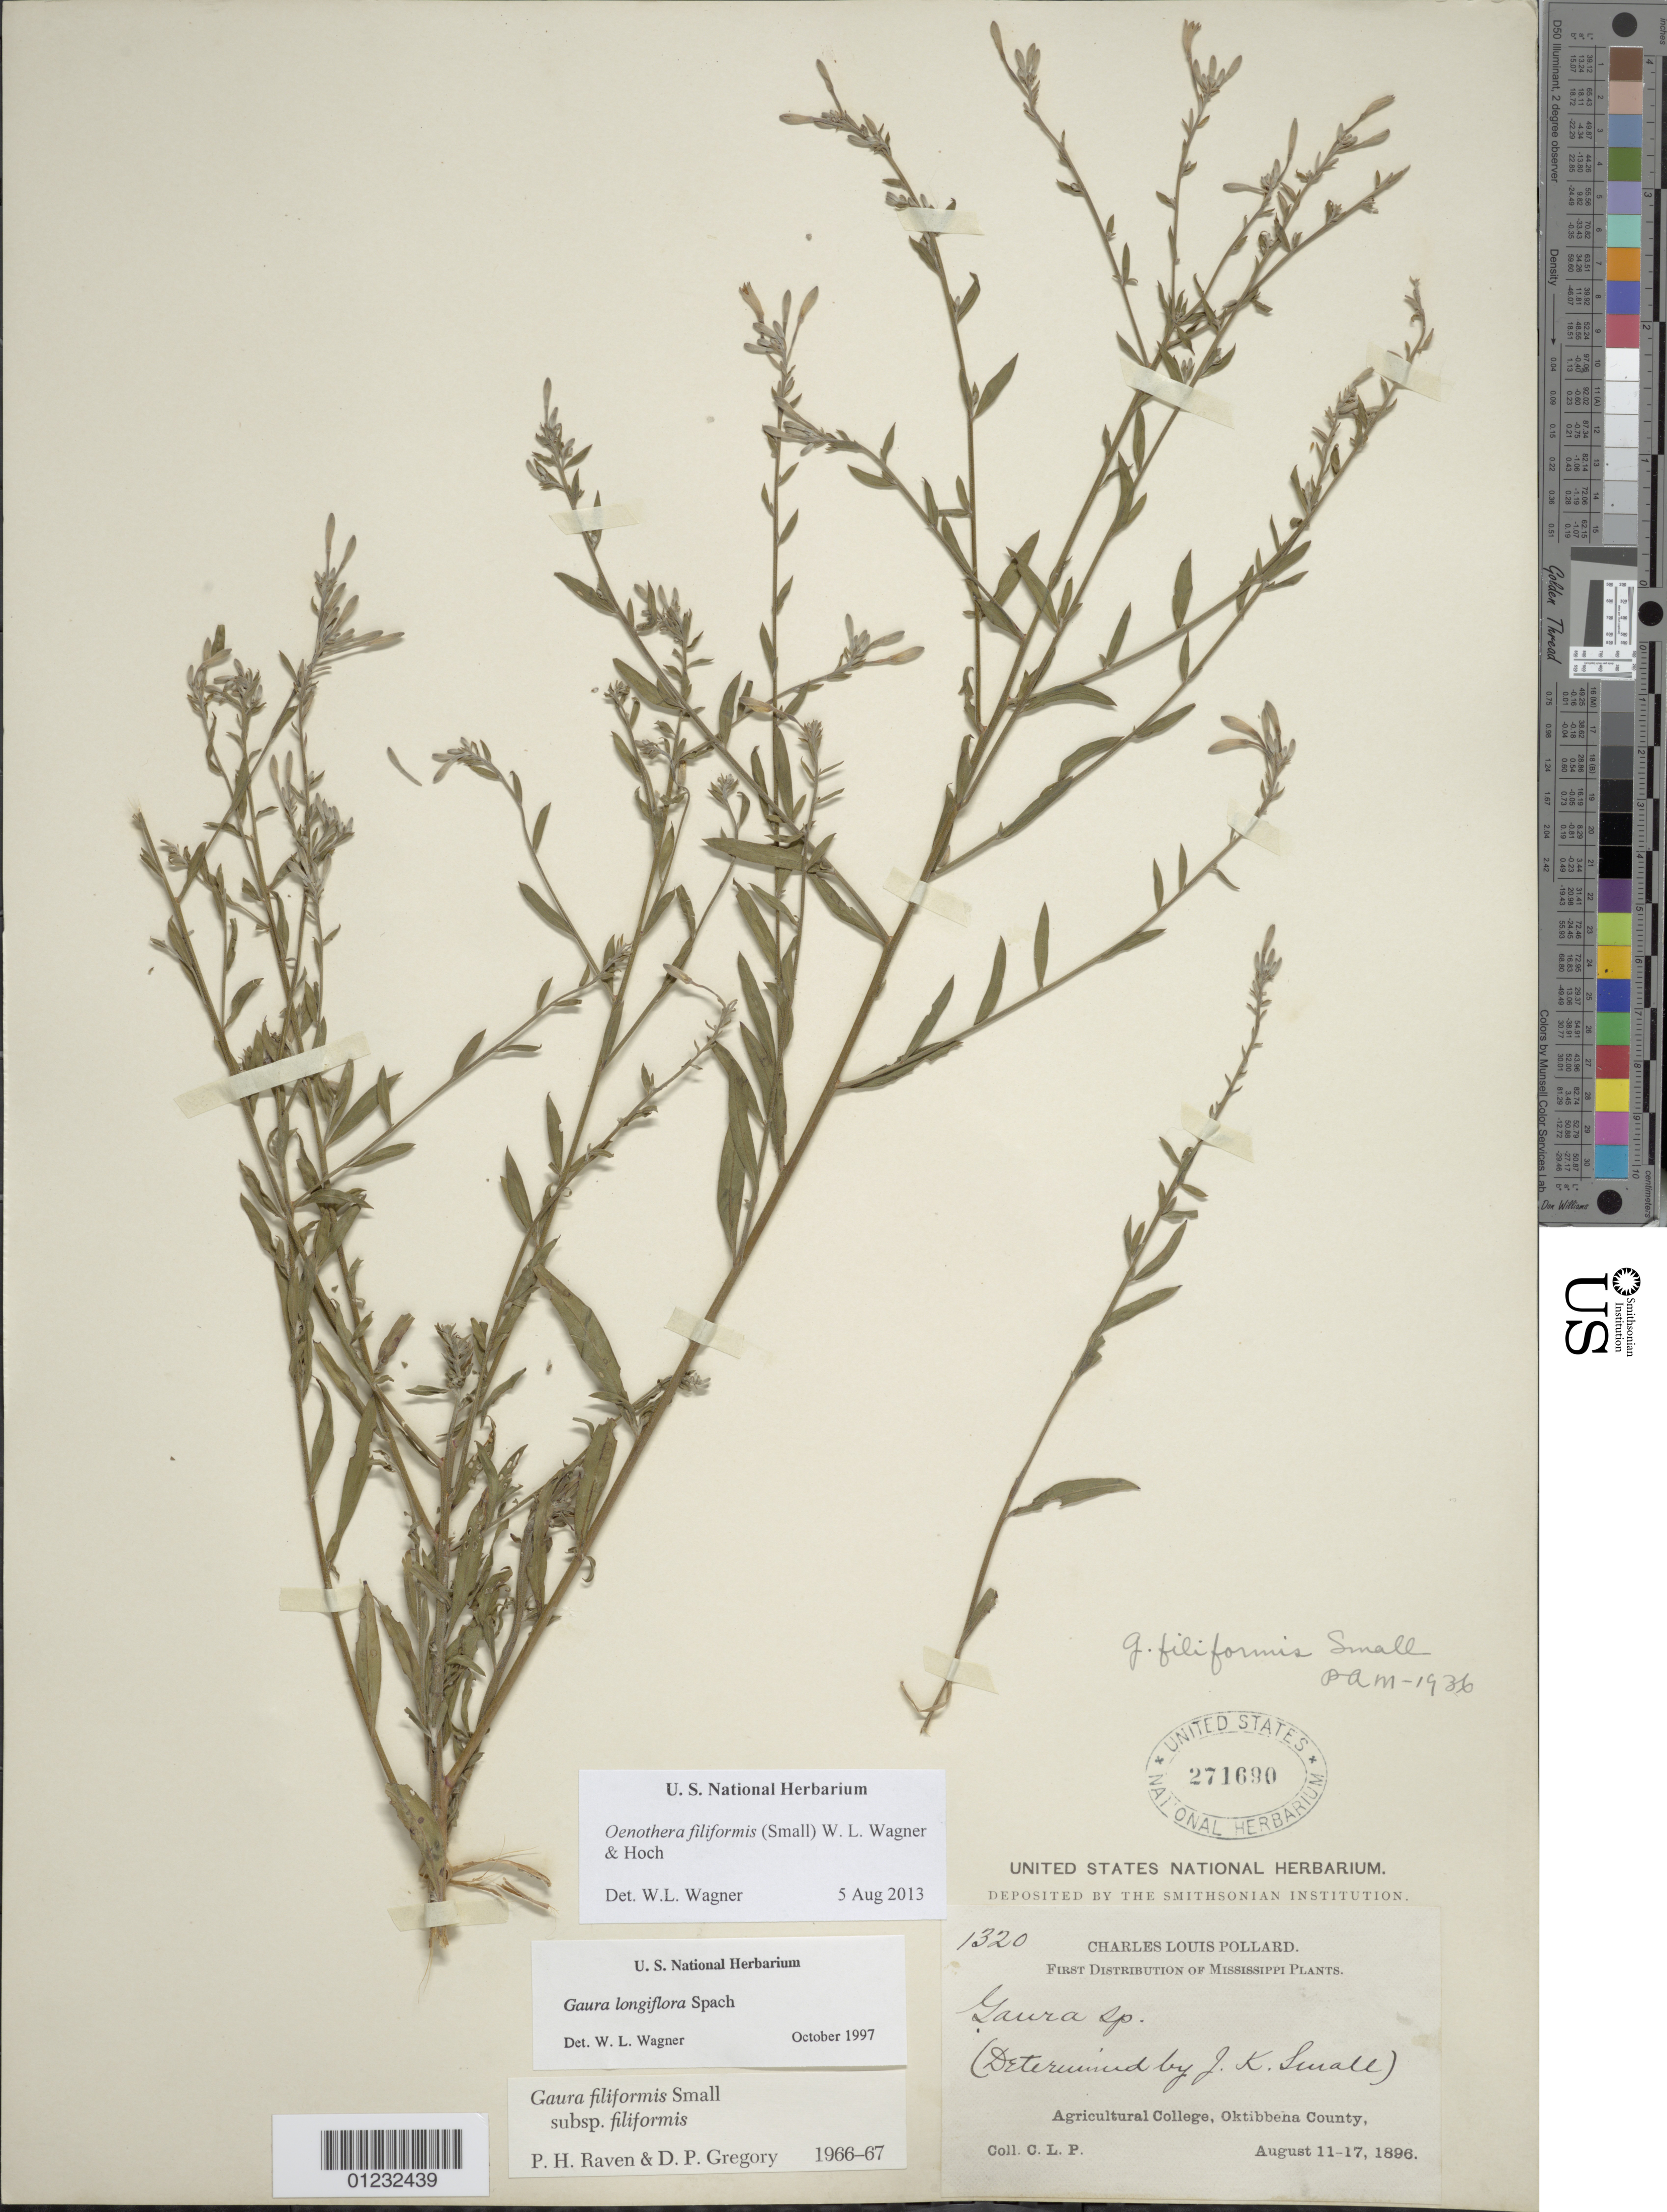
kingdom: Plantae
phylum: Tracheophyta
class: Magnoliopsida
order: Myrtales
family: Onagraceae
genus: Oenothera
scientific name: Oenothera filiformis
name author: (Small) W.L. Wagner & Hoch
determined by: Wagner, W. L., (BOT), Smithsonian Institution - National Museum of Natural History (UNITED STATES)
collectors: C. L. Pollard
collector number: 1320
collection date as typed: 11 Aug 1896 to 17 Aug 1896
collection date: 1896-08-11/1896-08-17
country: United States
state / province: Mississippi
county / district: Oktibbeha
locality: Agricultural college.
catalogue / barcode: US 271690